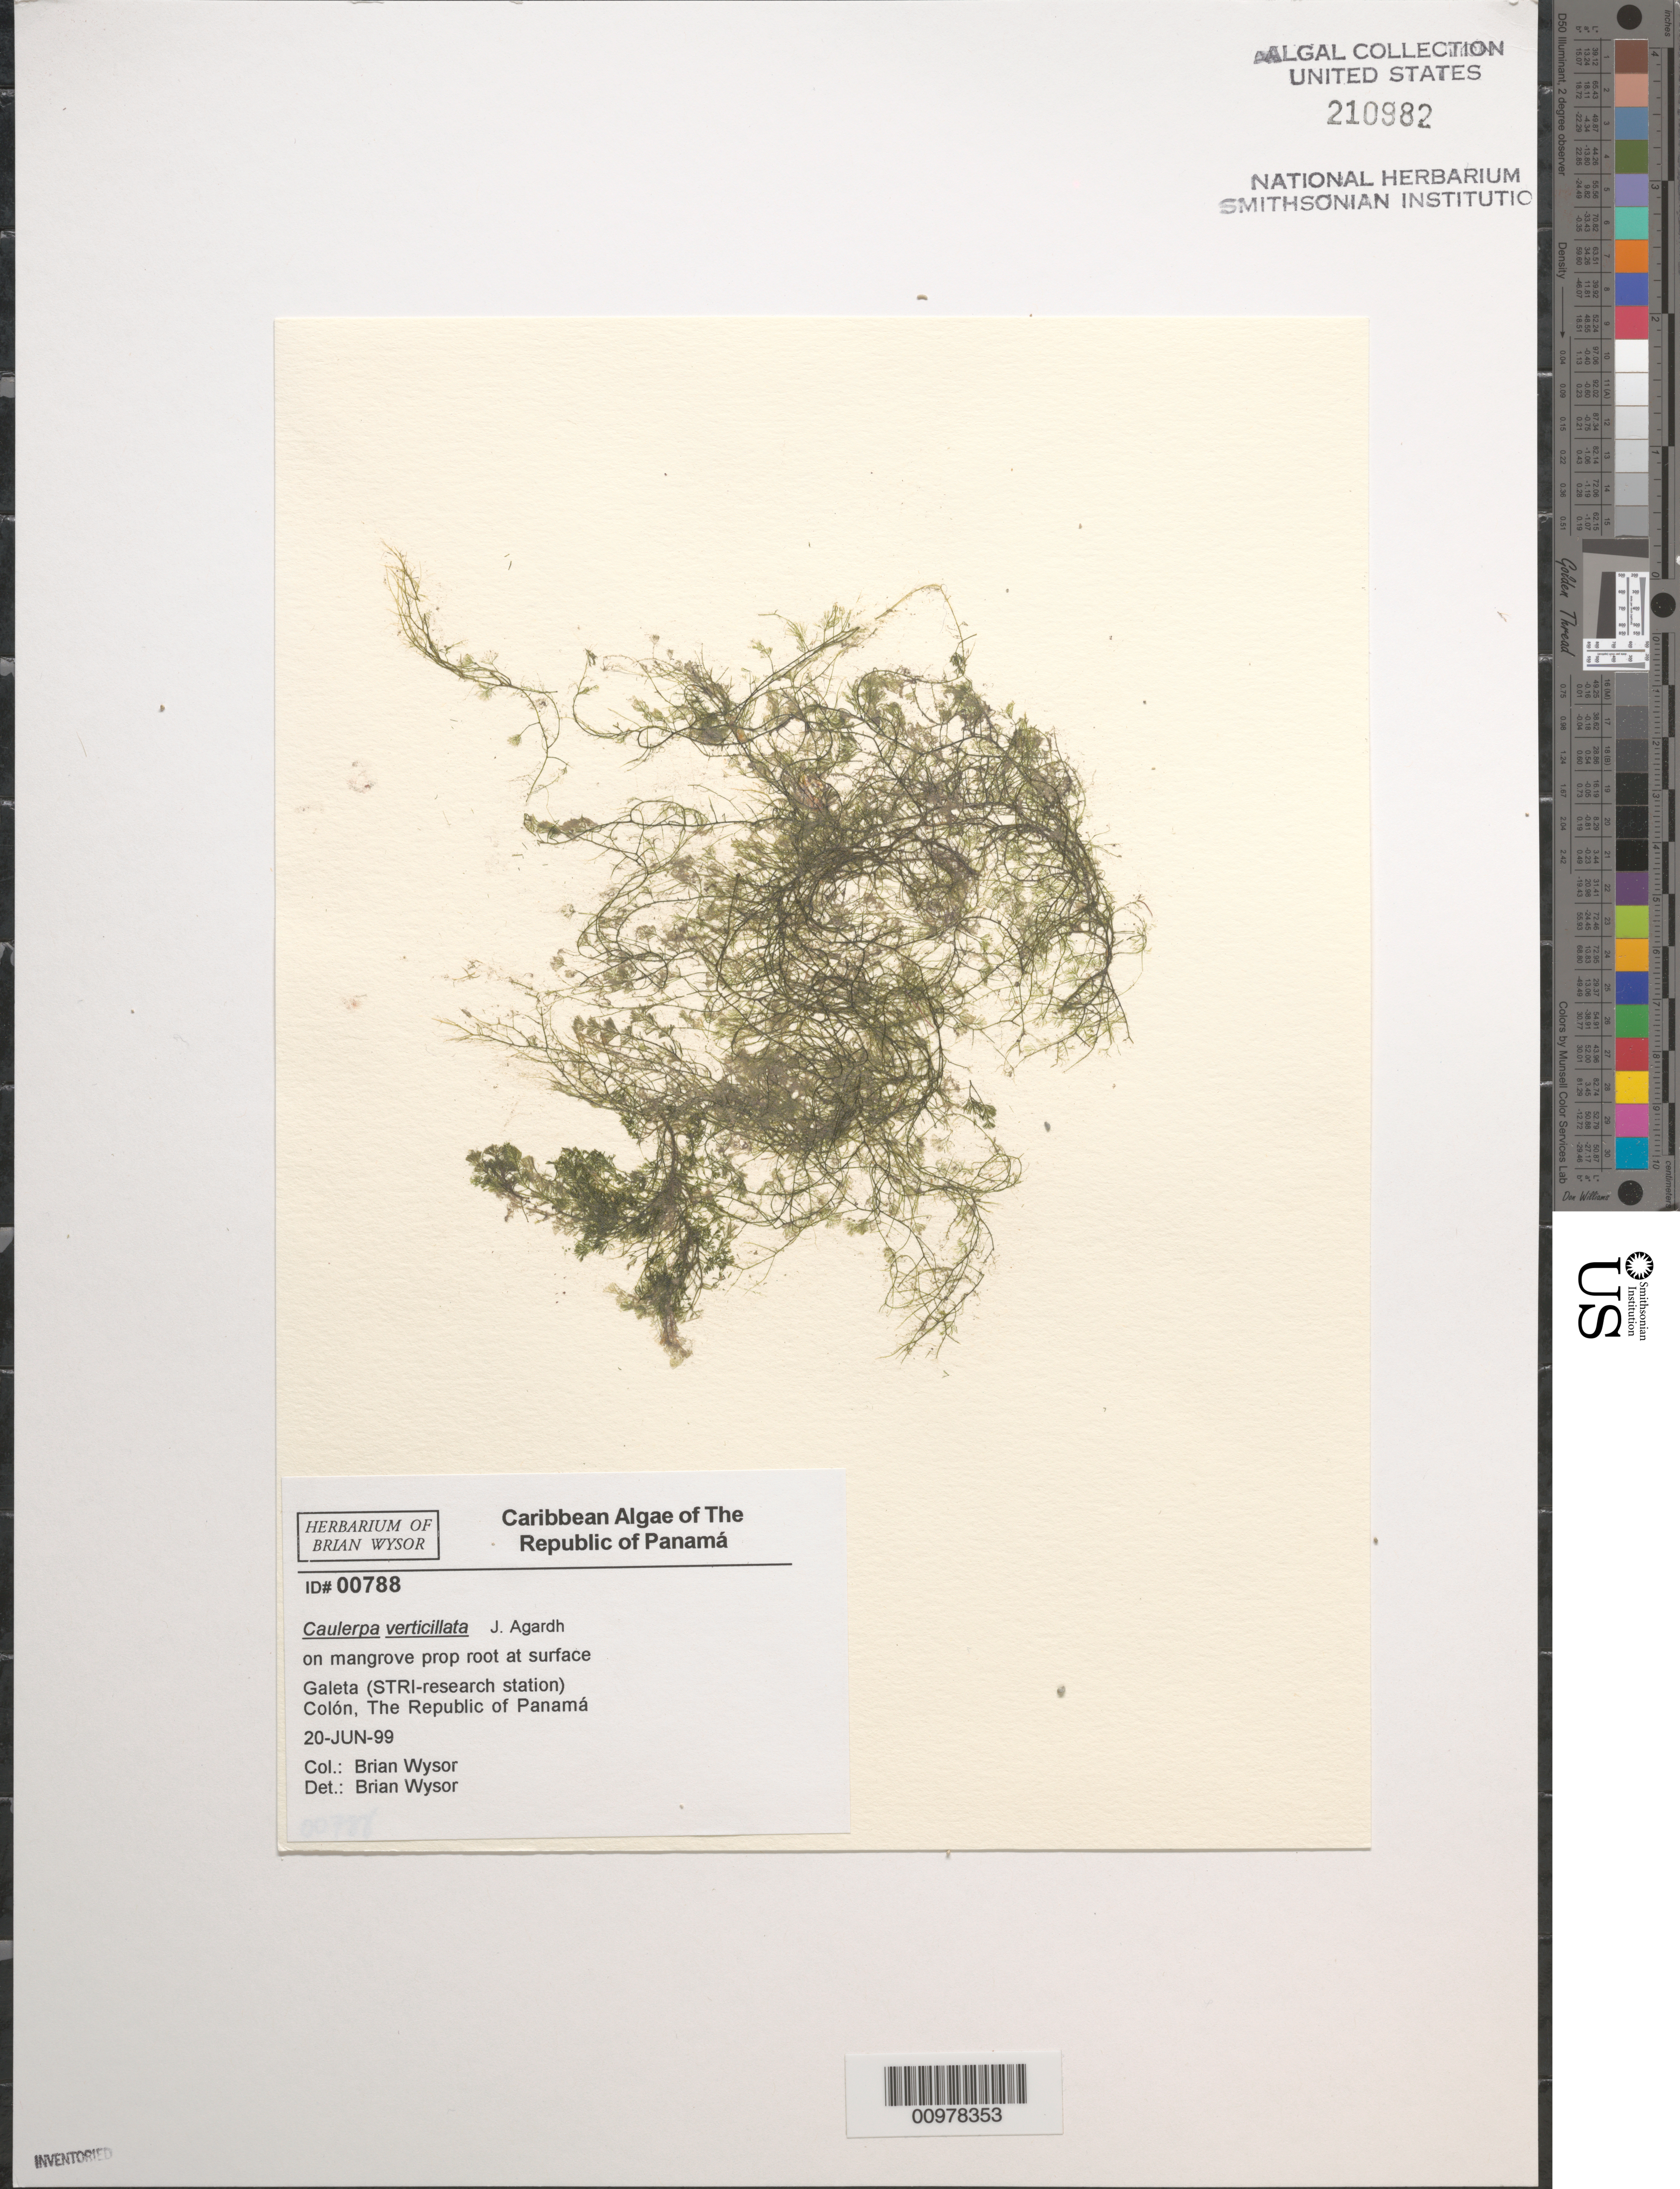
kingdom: Plantae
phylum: Chlorophyta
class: Ulvophyceae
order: Bryopsidales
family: Caulerpaceae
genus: Caulerpa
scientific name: Caulerpa verticillata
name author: J. Agardh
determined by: Wysor, B.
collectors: B. Wysor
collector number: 00788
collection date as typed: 20 Jun 1999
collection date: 1999-06-20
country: Panama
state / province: Colón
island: Galeta Island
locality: STRI (Smithsonian Tropical Research Institute) research station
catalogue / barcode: US 210982